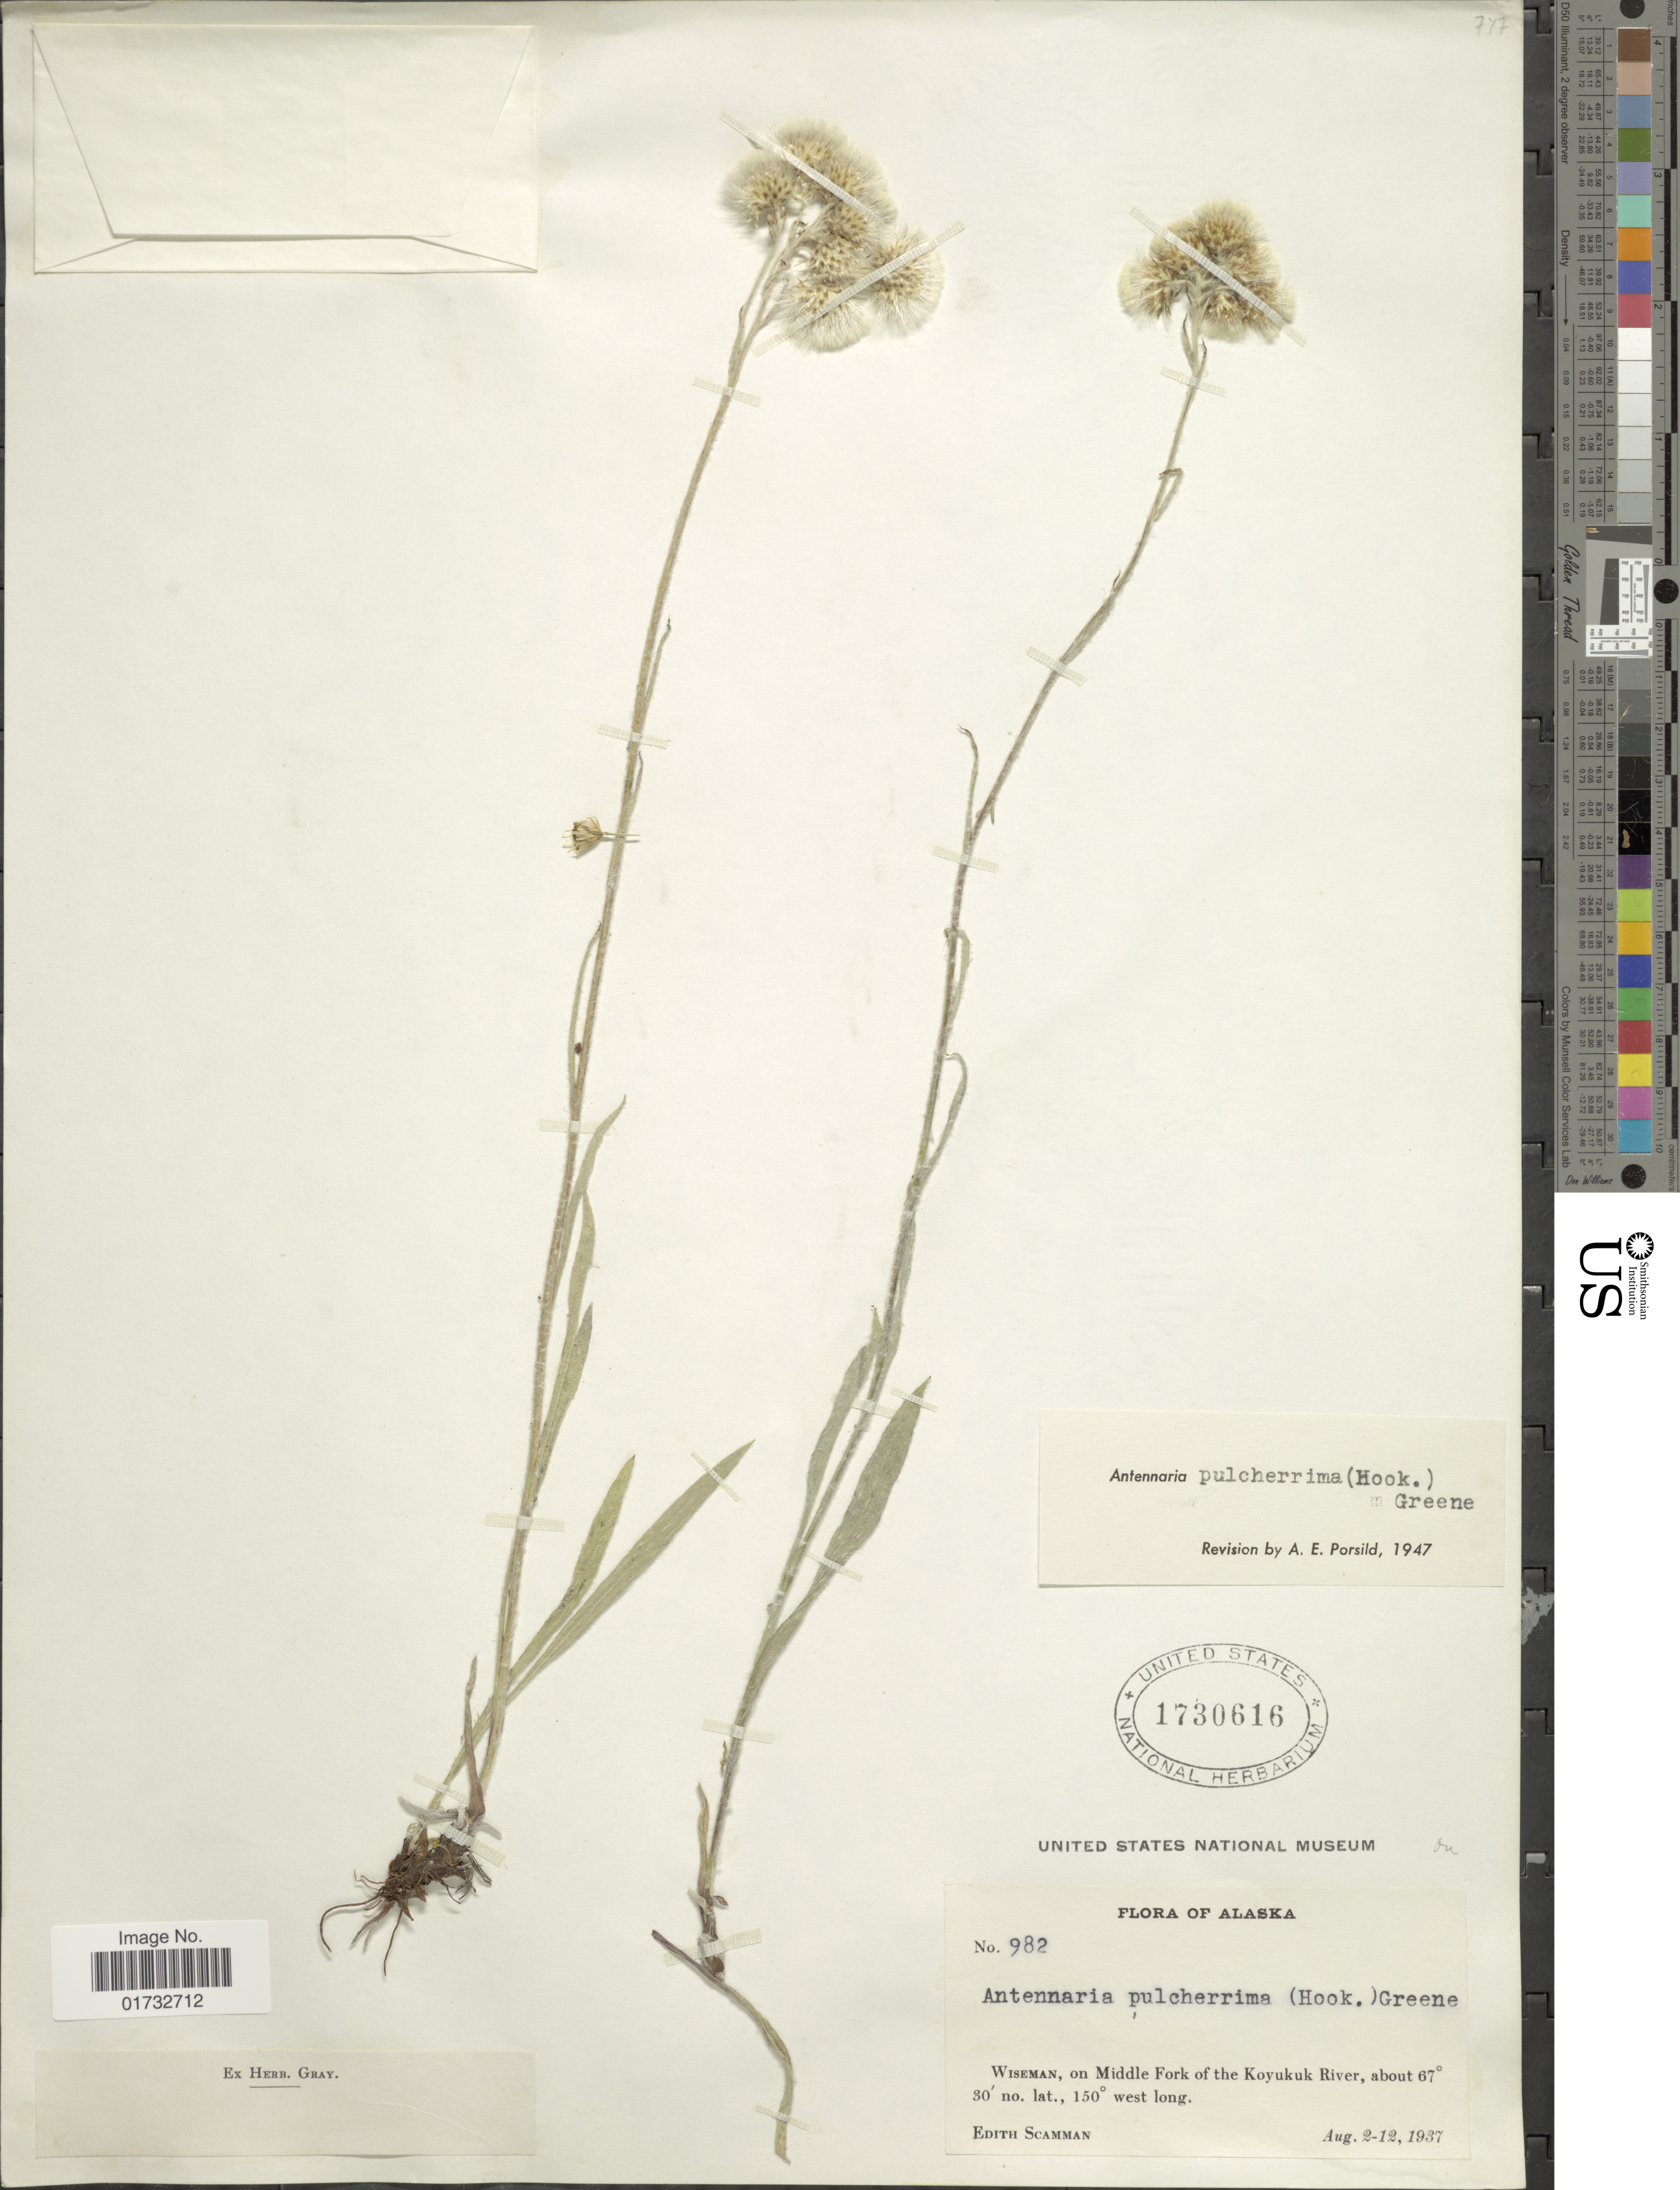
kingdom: Plantae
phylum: Tracheophyta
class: Magnoliopsida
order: Asterales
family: Asteraceae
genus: Antennaria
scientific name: Antennaria pulcherrima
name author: (Hook.) Greene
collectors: E. Scamman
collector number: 982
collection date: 1937-08-02/1937-08-12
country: United States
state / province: Alaska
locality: Wiseman, on Middle Fork of the Koyukuk River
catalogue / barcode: US 1730616